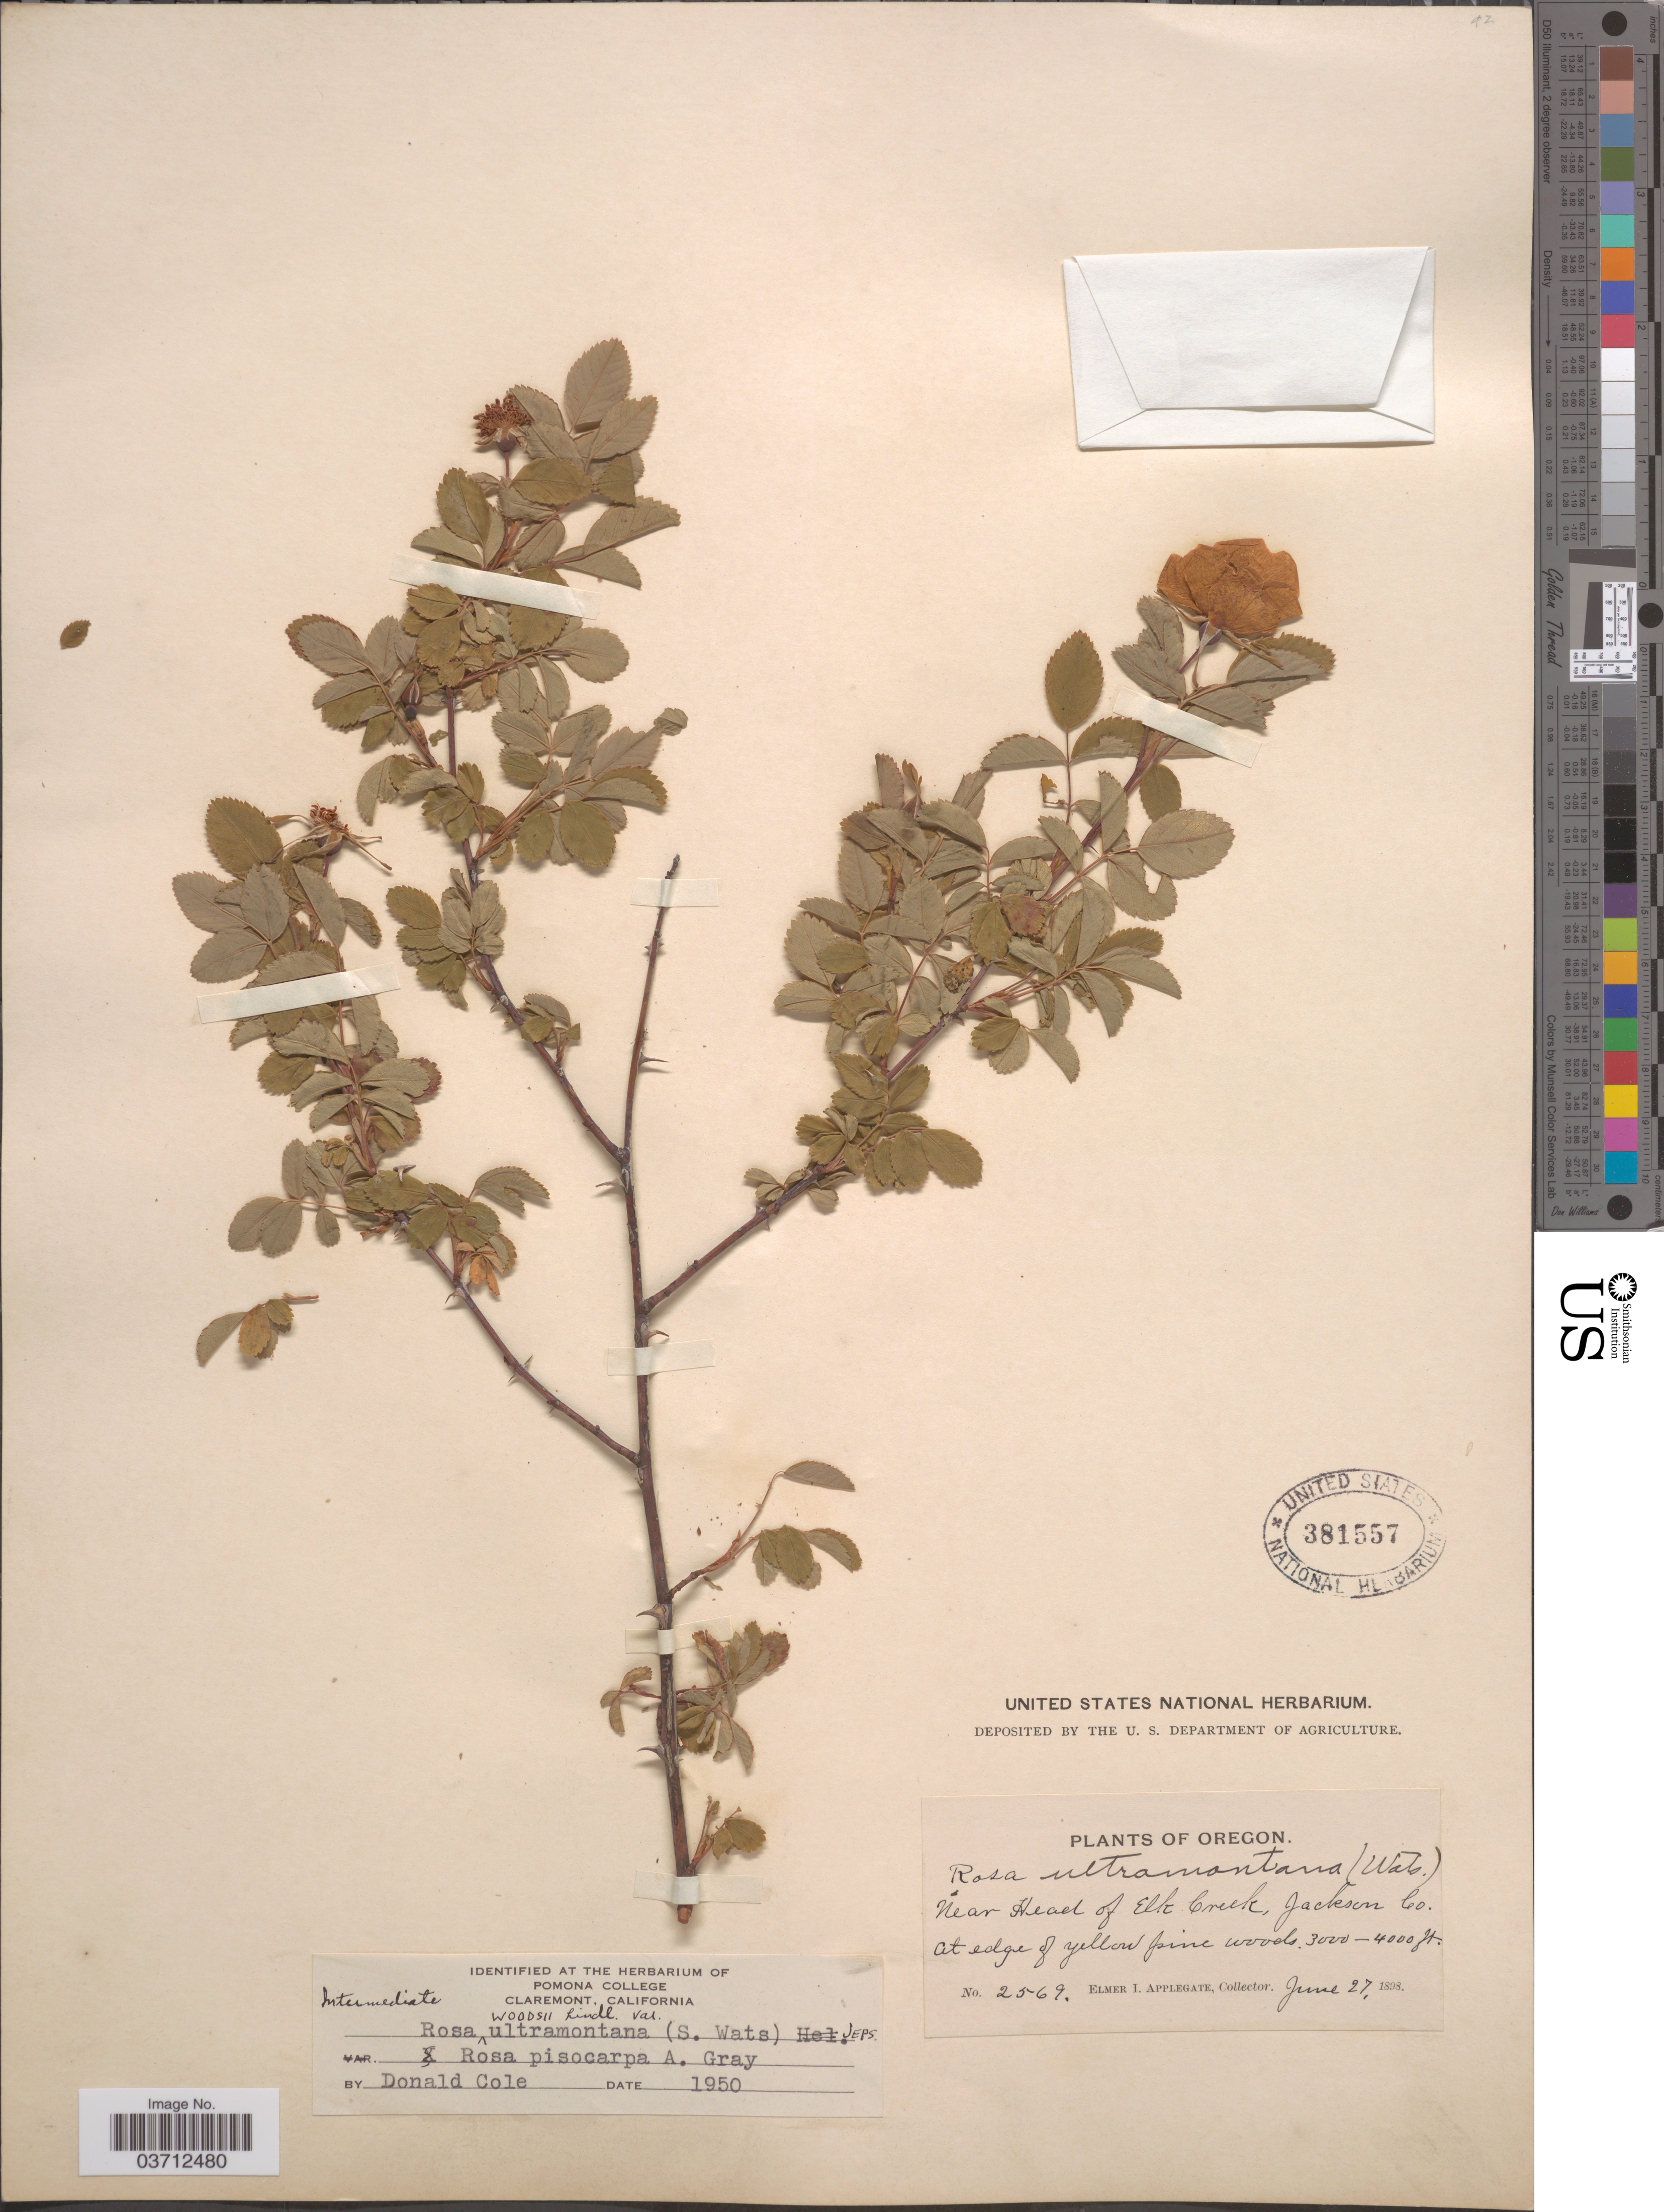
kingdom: Plantae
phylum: Tracheophyta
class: Magnoliopsida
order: Rosales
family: Rosaceae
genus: Rosa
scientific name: Rosa woodsii var. ultramontana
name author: Lindl.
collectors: E. I. Applegate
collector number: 2569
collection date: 1898-06-27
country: United States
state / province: Oregon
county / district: Jackson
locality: Near Head of Elk Creek, Jackson Co. At edge of yellow pine woods.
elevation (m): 914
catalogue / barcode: US 381557